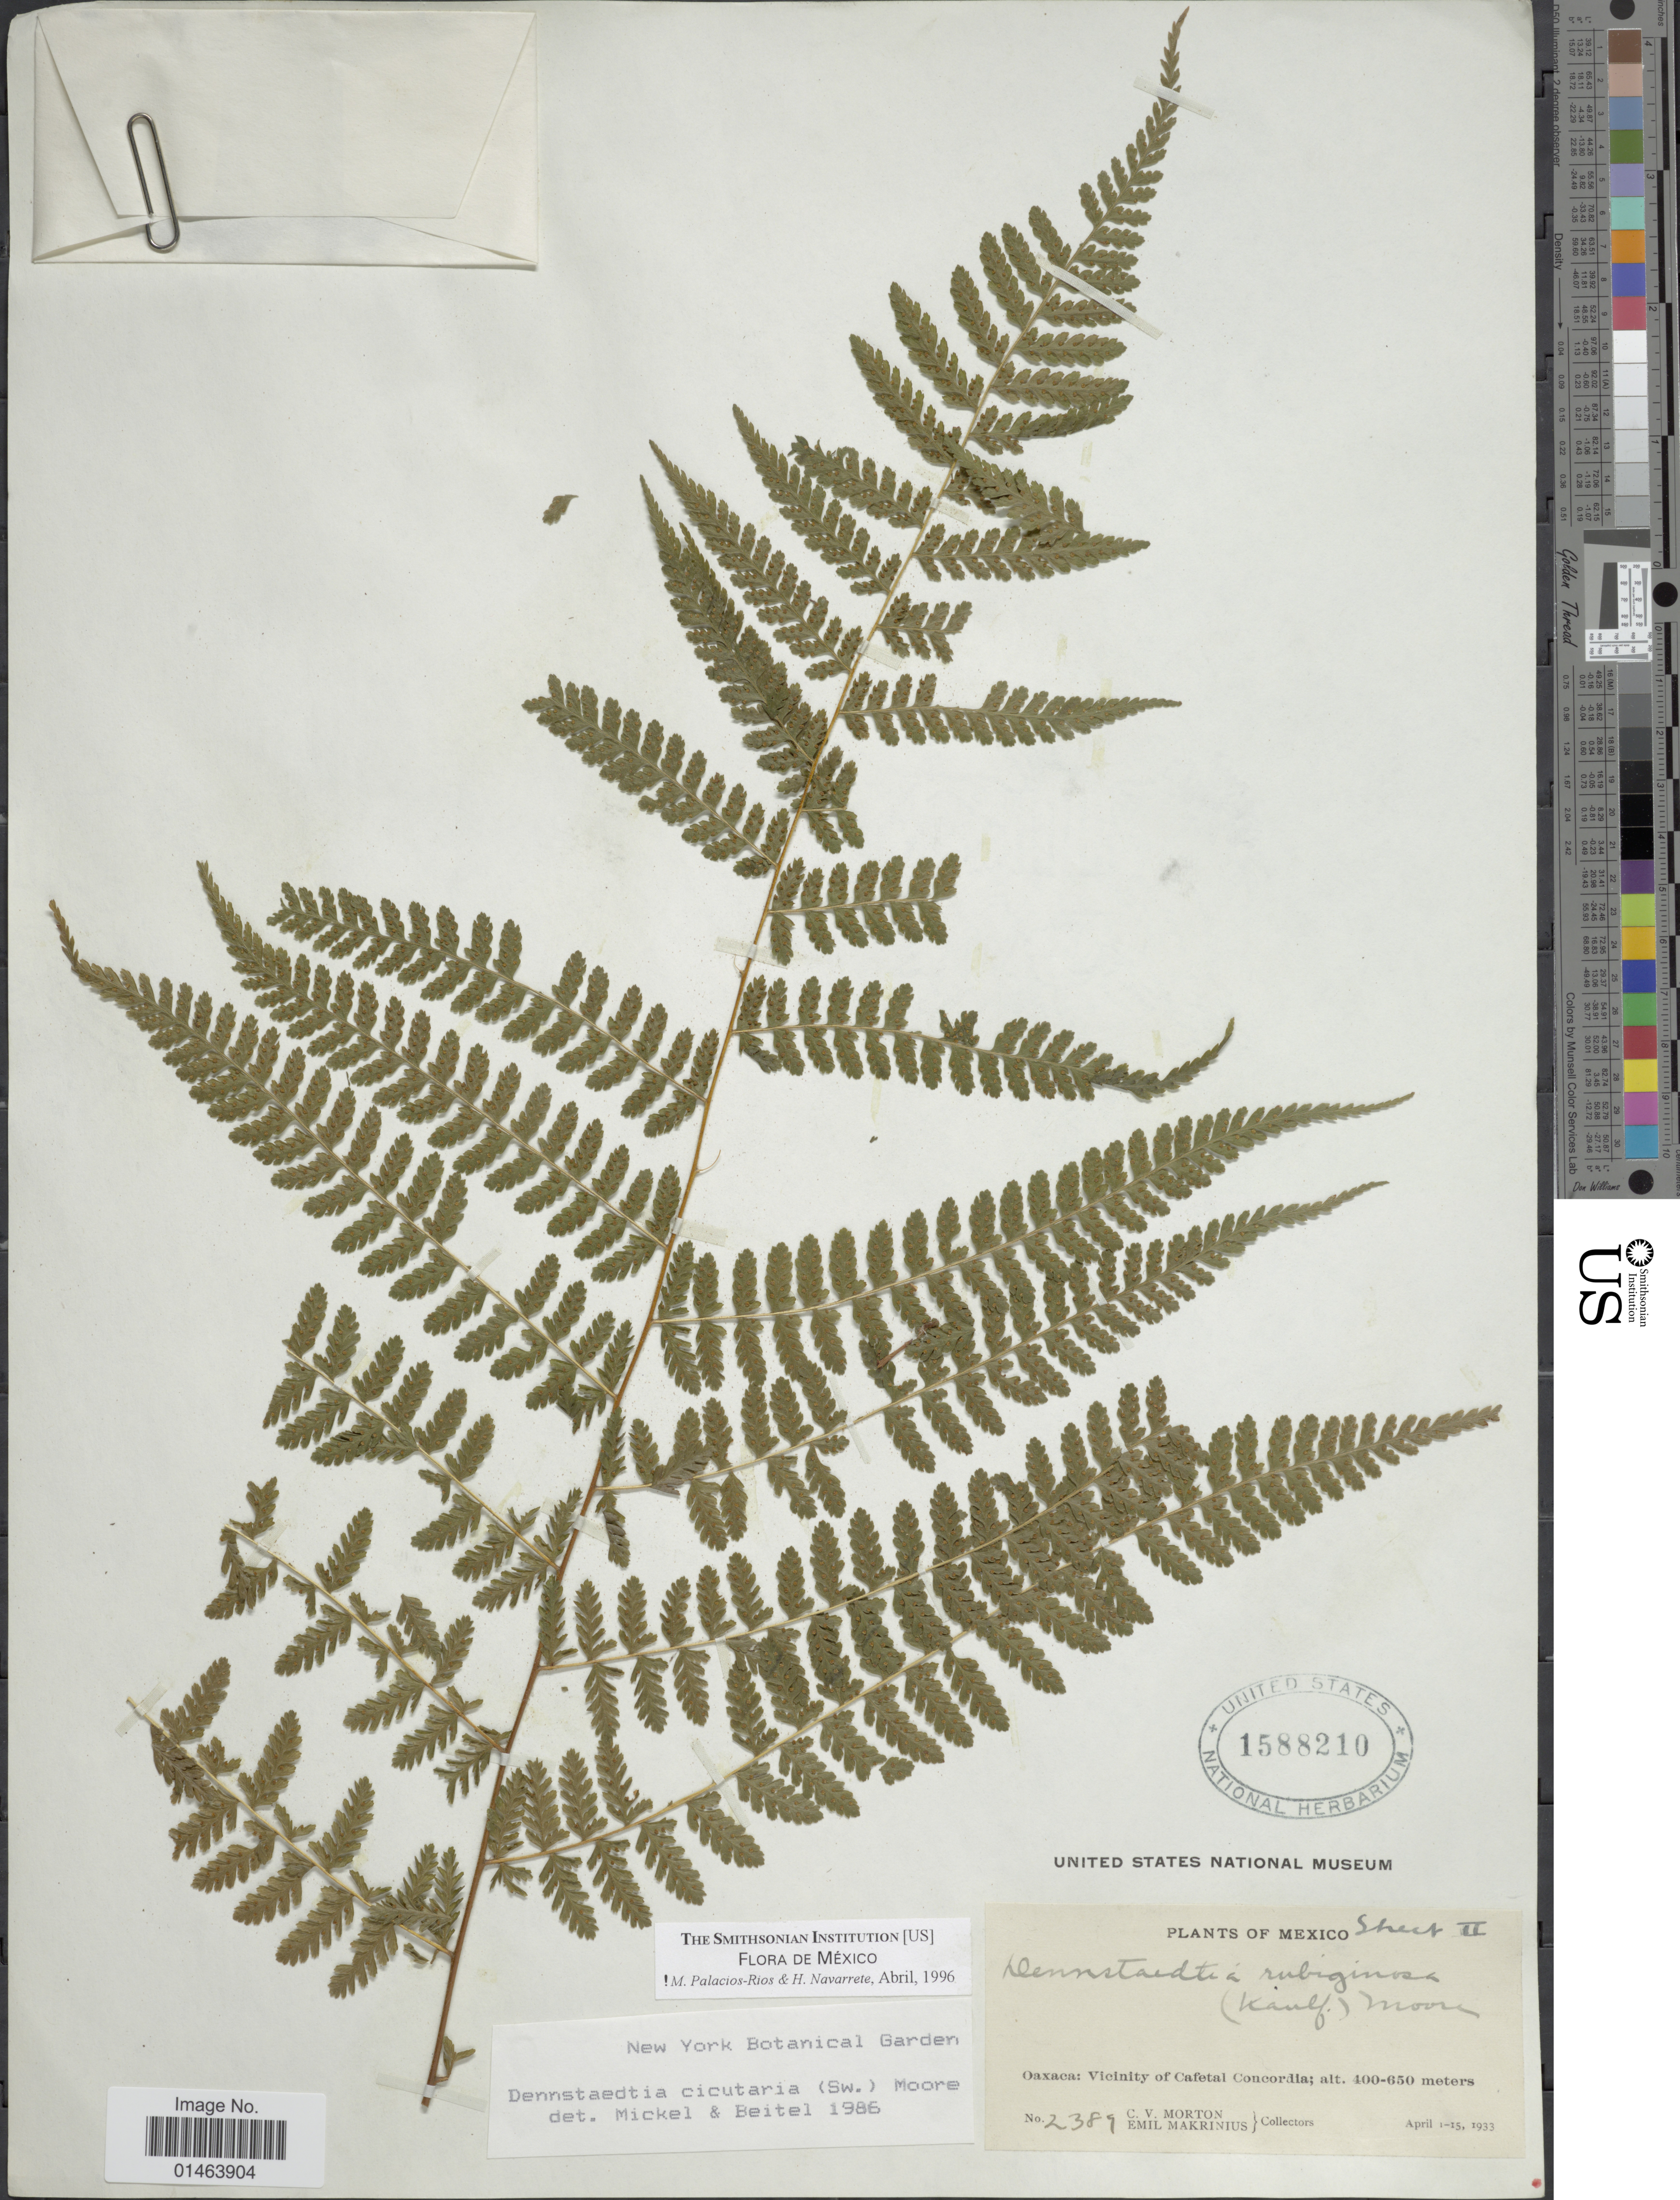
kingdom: Plantae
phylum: Tracheophyta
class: Polypodiopsida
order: Polypodiales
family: Dennstaedtiaceae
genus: Dennstaedtia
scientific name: Dennstaedtia cicutaria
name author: (Sw.) T. Moore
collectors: C. V. Morton & E. Makrinius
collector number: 2389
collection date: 1933-04-01/1933-04-15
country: Mexico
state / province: Oaxaca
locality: Mexico, Oaxaca: vicinity of Cafetal Concordia.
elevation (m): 400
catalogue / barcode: US 1588210